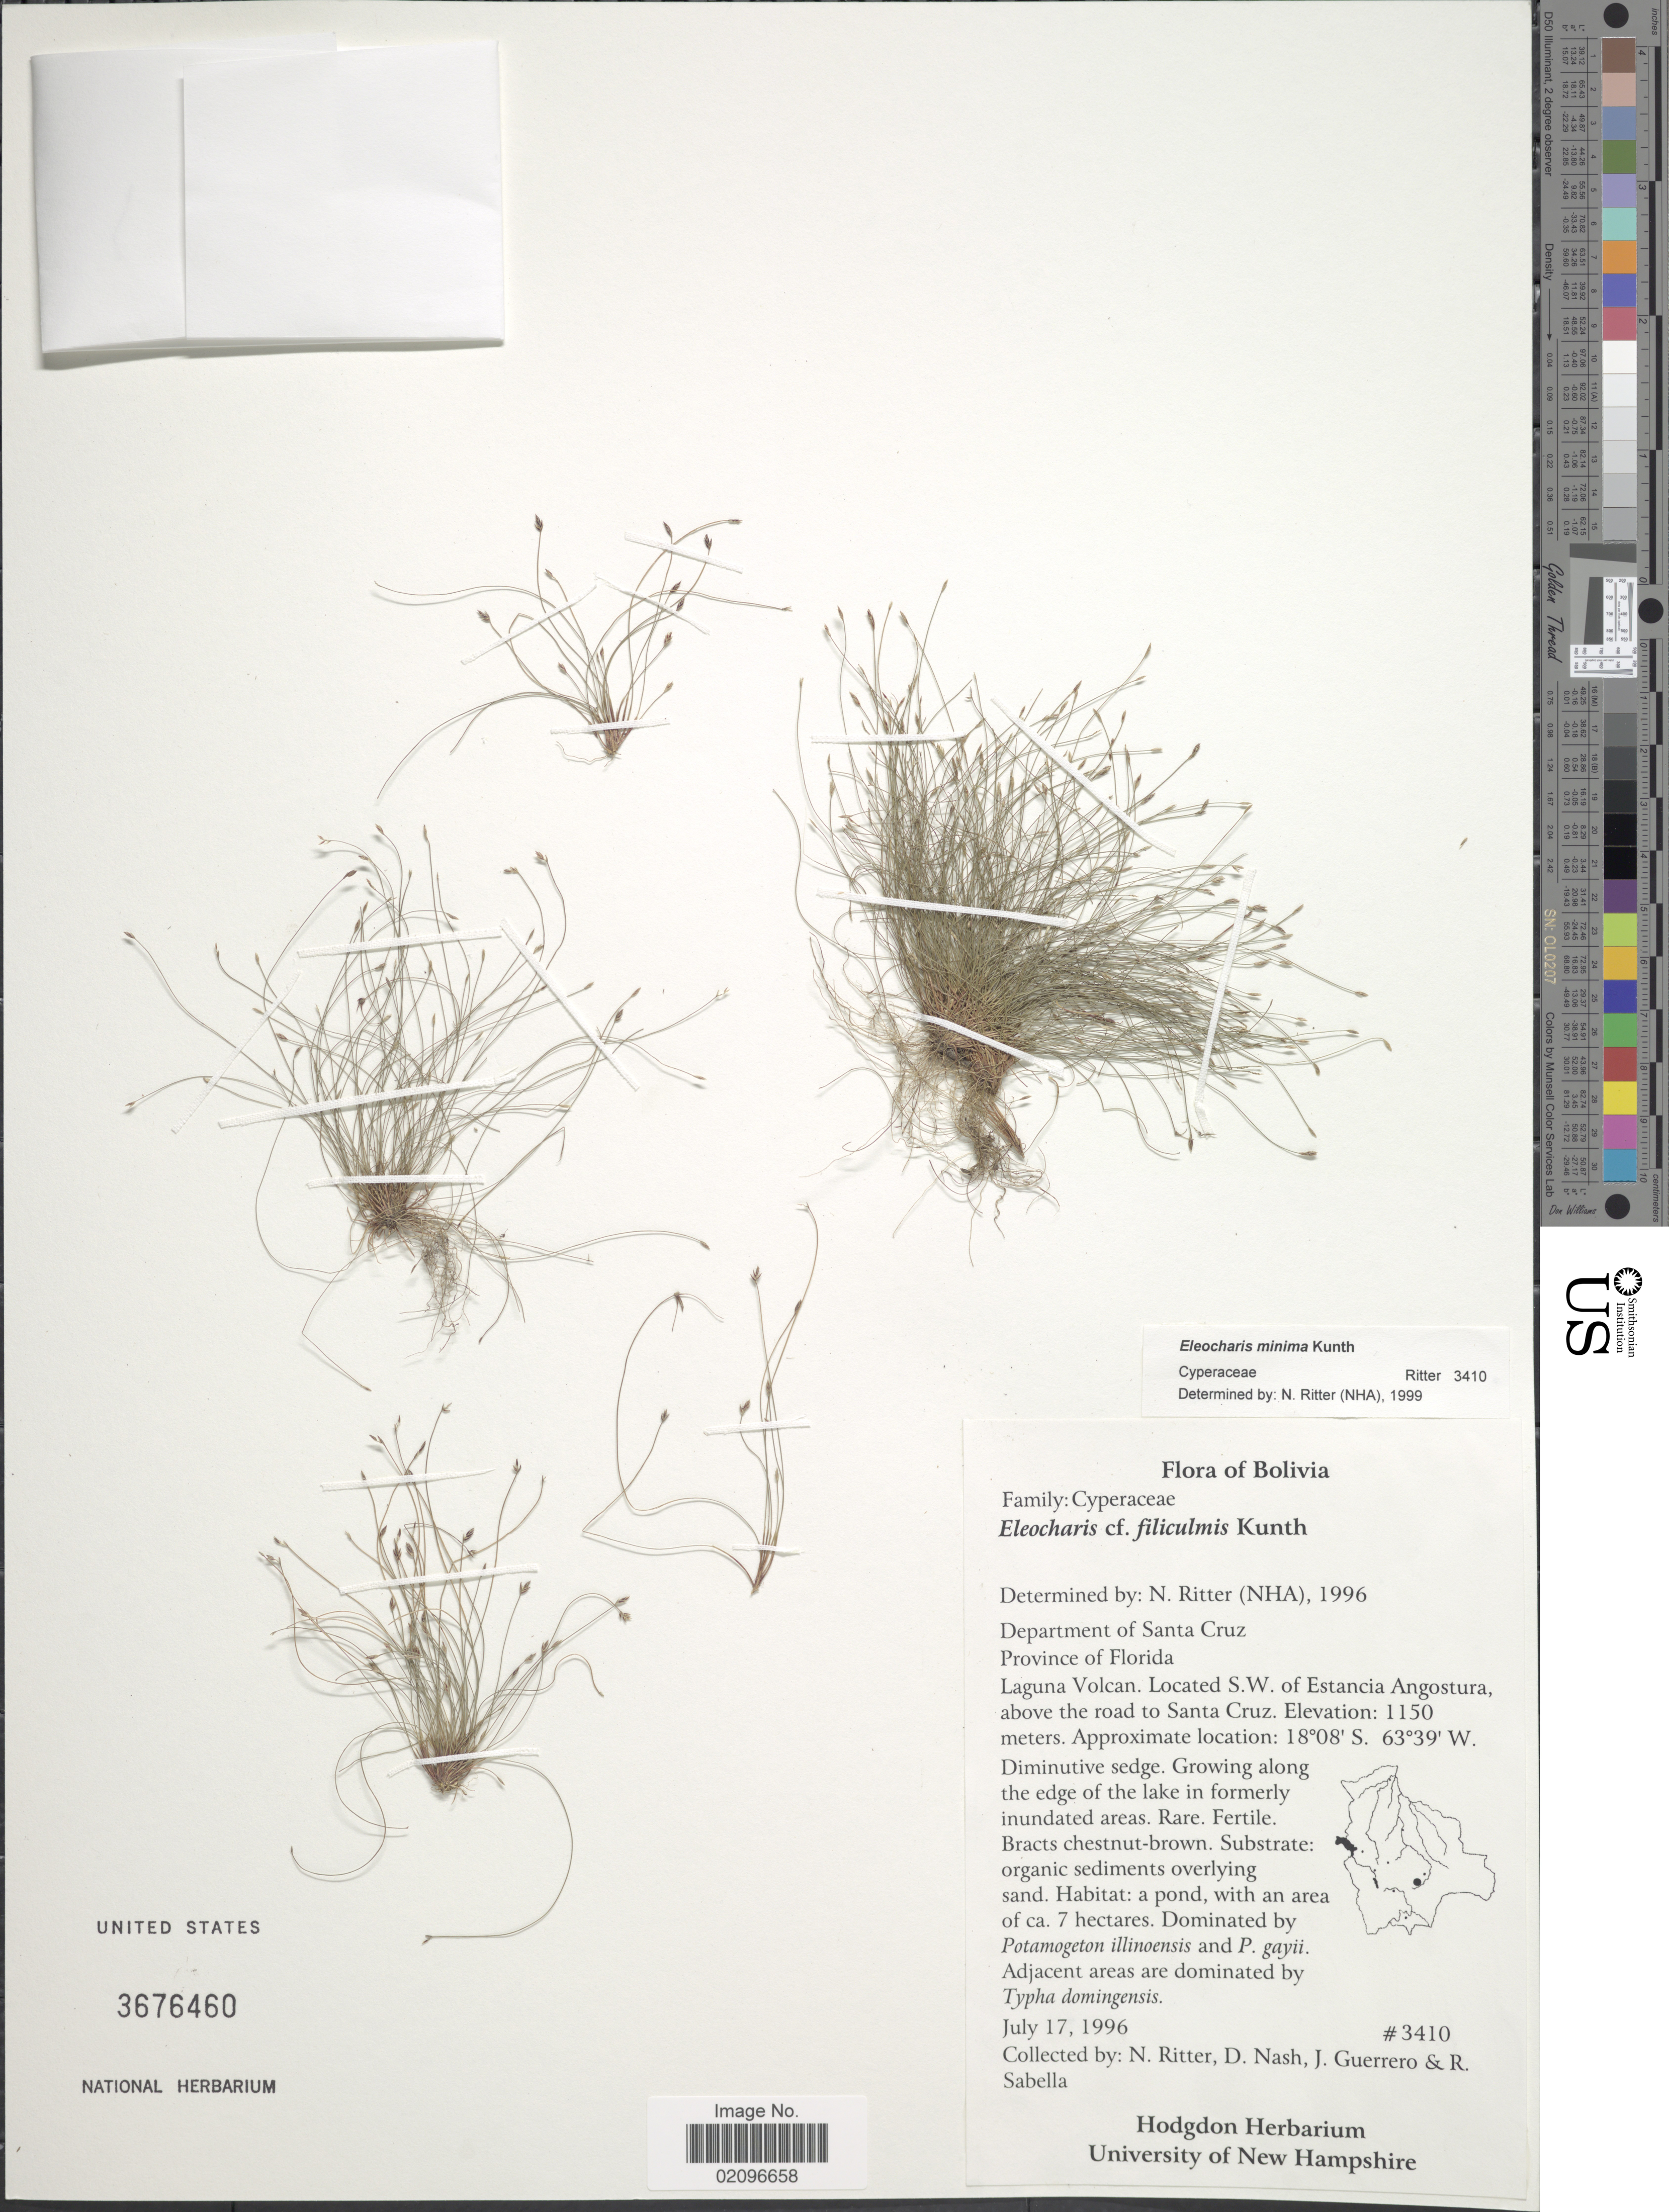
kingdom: Plantae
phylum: Tracheophyta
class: Liliopsida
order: Poales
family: Cyperaceae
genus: Eleocharis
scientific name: Eleocharis minima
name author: Kunth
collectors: N. Ritter, D. Nash, J. Guerrero & R. Sabella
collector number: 3410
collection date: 1996-07-17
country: Bolivia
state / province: Santa Cruz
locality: Province of Florida. Laguna Volcan. Located S.W. of Estancia Angostura, above the road to Santa Cruz.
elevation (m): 1150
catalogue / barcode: US 3676460